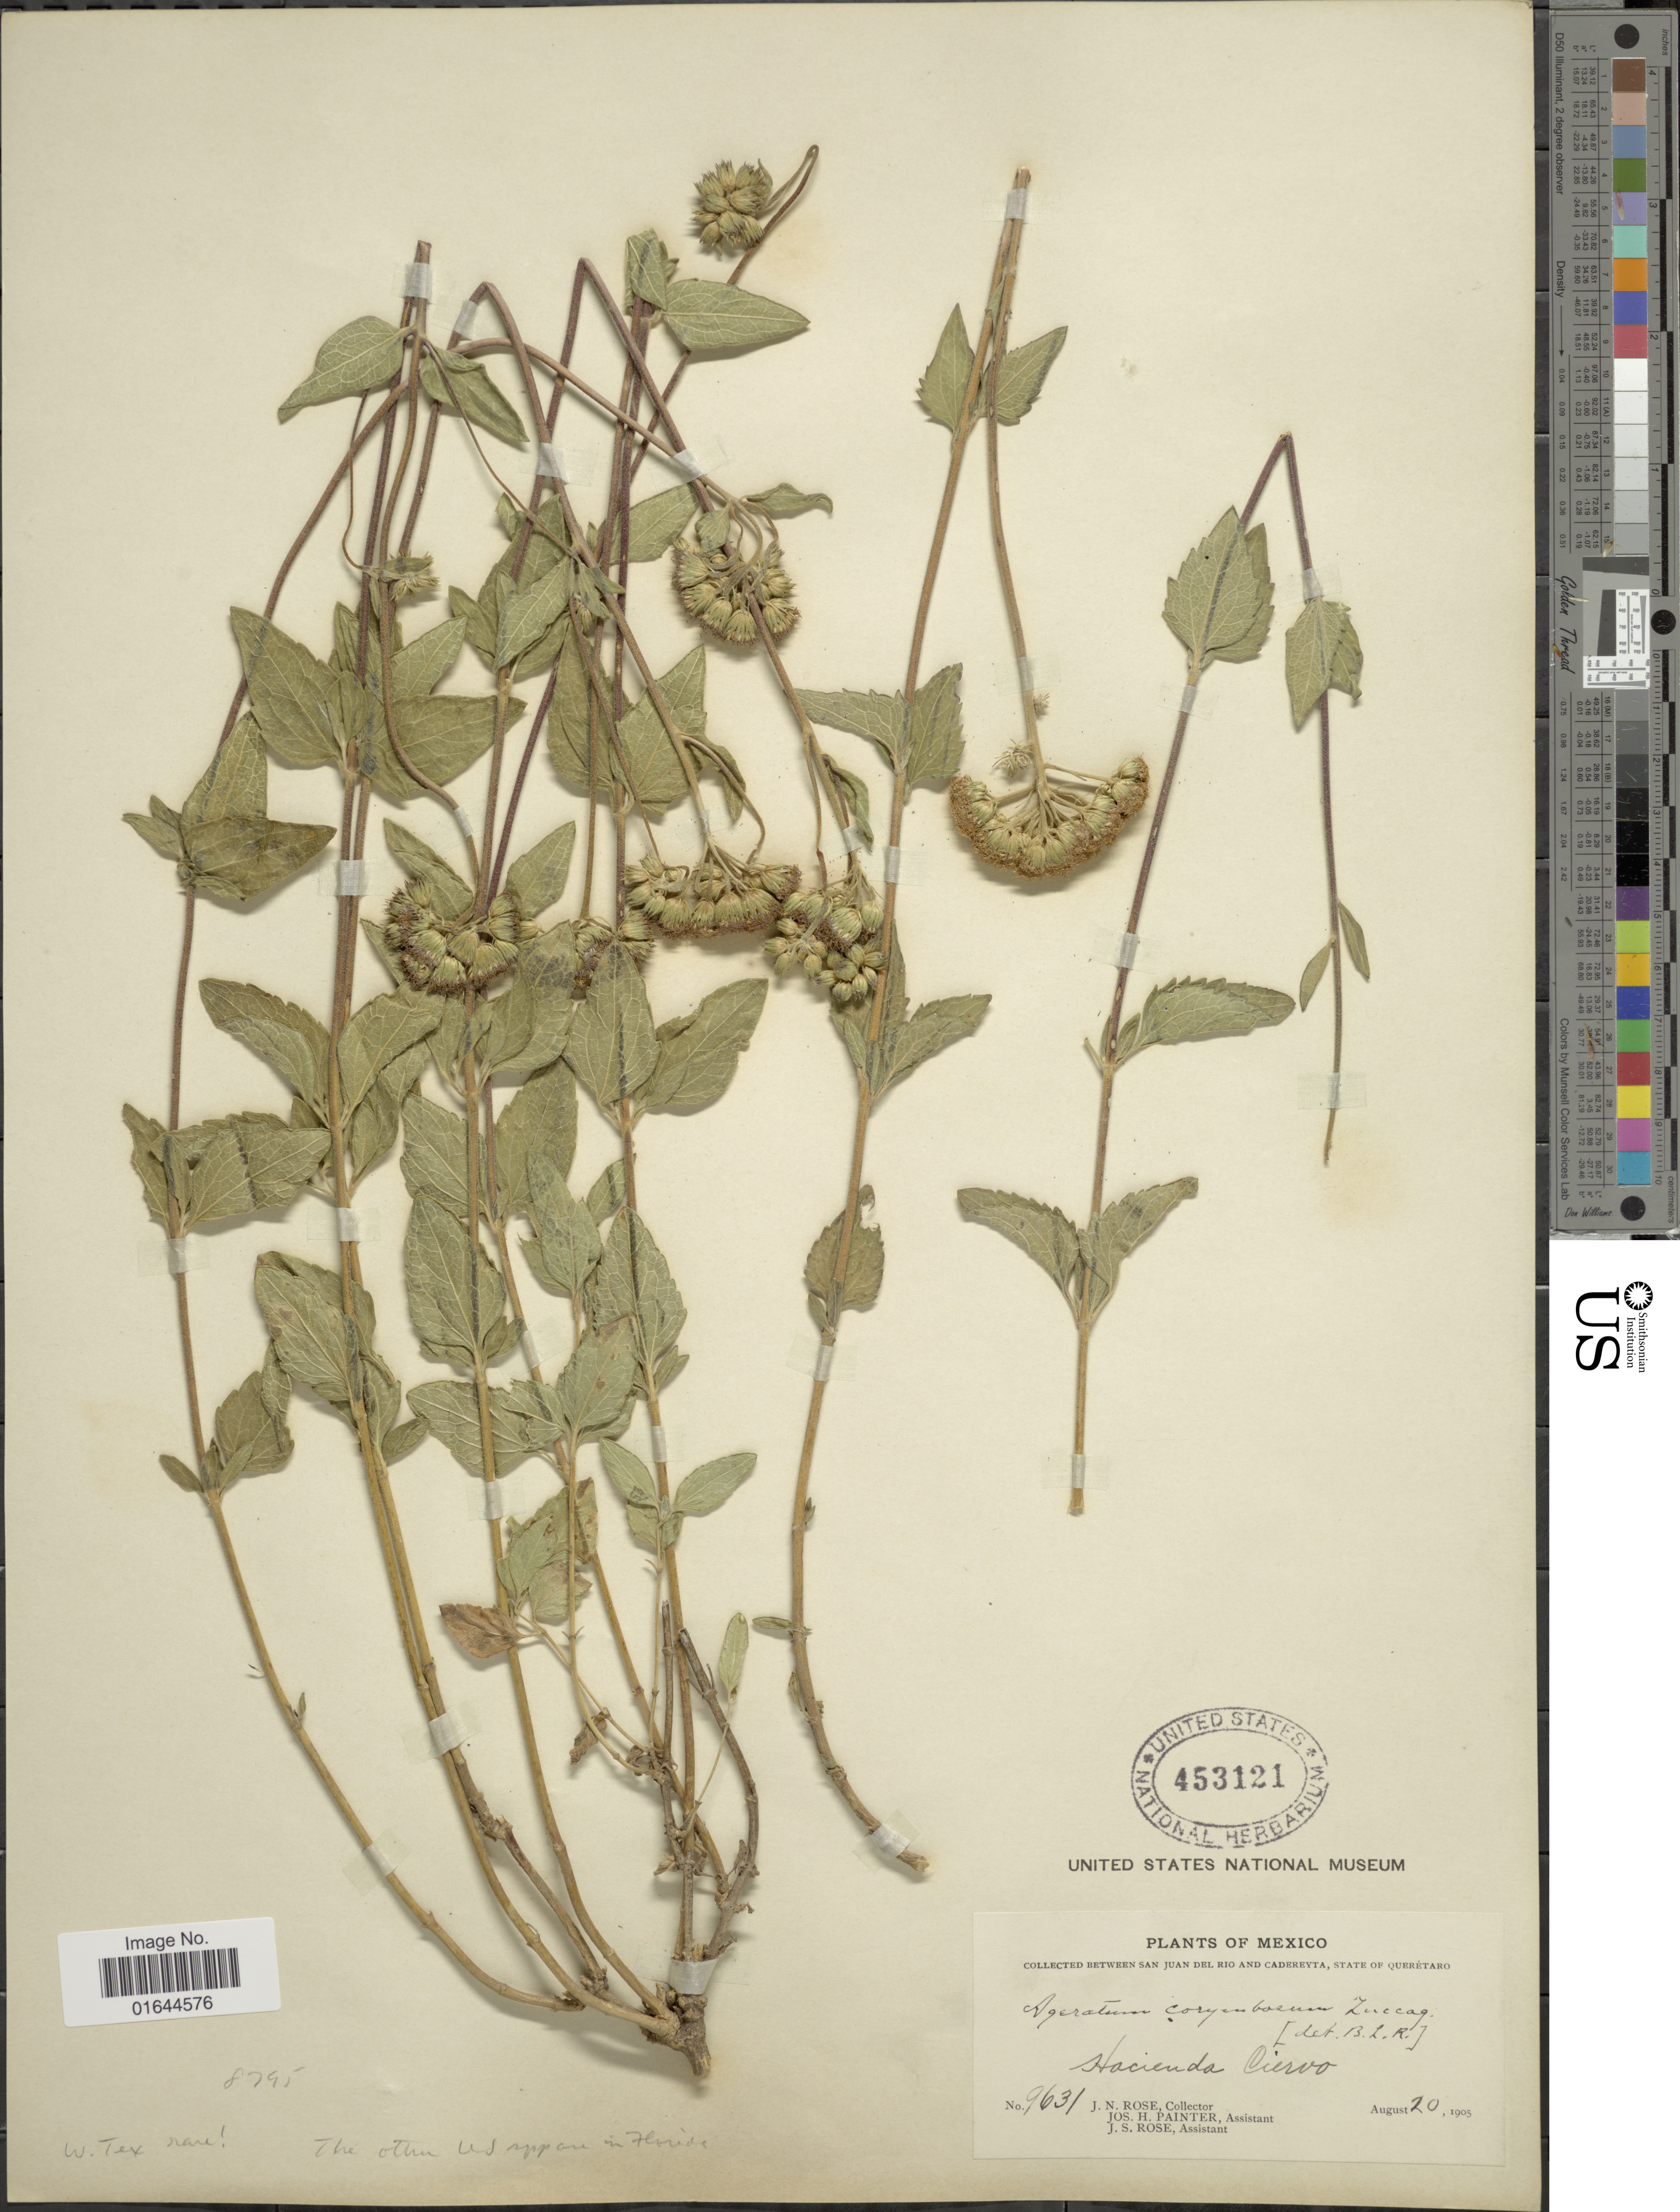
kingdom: Plantae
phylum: Tracheophyta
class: Magnoliopsida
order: Asterales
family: Asteraceae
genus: Ageratum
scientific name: Ageratum corymbosum f. corymbosum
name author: Zuccagni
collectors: J. N. Rose, J. H. Painter & J. N. Rose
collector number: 9631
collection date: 1905-08-20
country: Mexico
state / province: Querétaro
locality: Mexico, between San Juan del Rio and Cadereyta, State of Queretaro. Hacienda Ciervo.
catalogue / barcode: US 453121